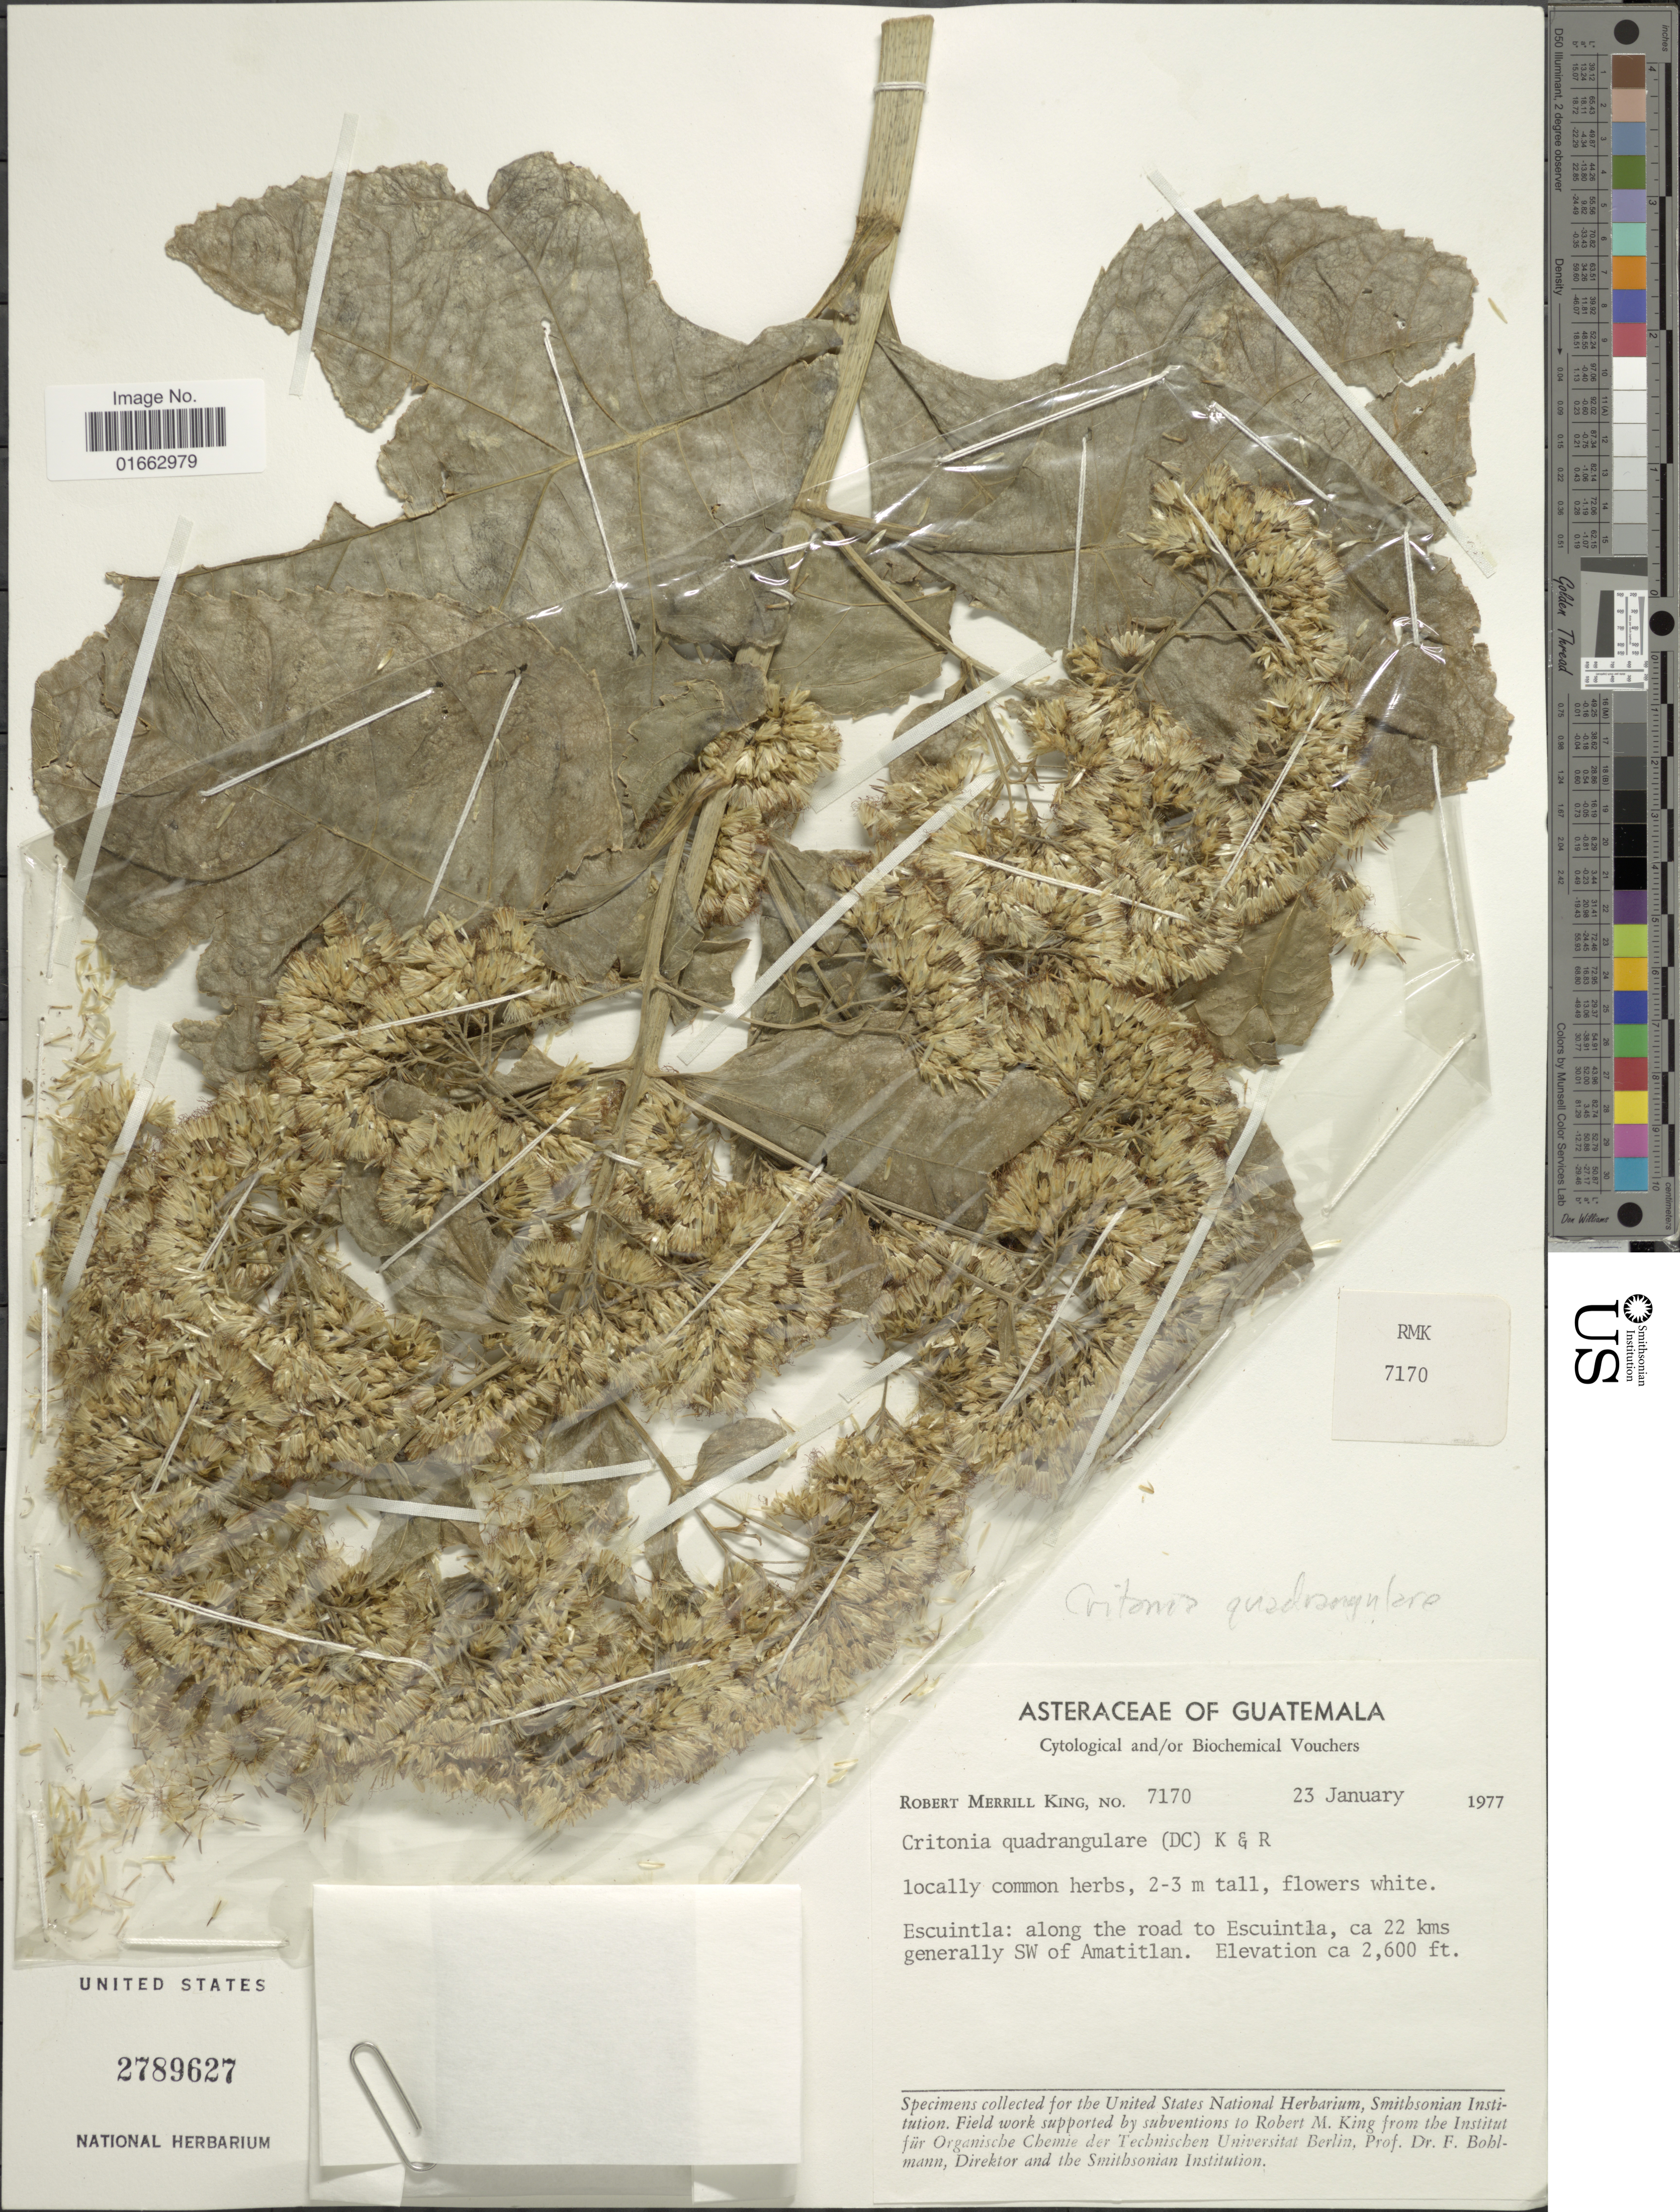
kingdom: Plantae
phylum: Tracheophyta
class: Magnoliopsida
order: Asterales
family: Asteraceae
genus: Critonia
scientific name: Critonia quadrangularis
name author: (DC.) R.M. King & H. Rob.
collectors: R. M. King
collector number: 7170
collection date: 1977-01-23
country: Guatemala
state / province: Escuintla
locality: Along the road to Escuintla, ca 22 kms generally SW of Amatitlan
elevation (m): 792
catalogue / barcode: US 2789627